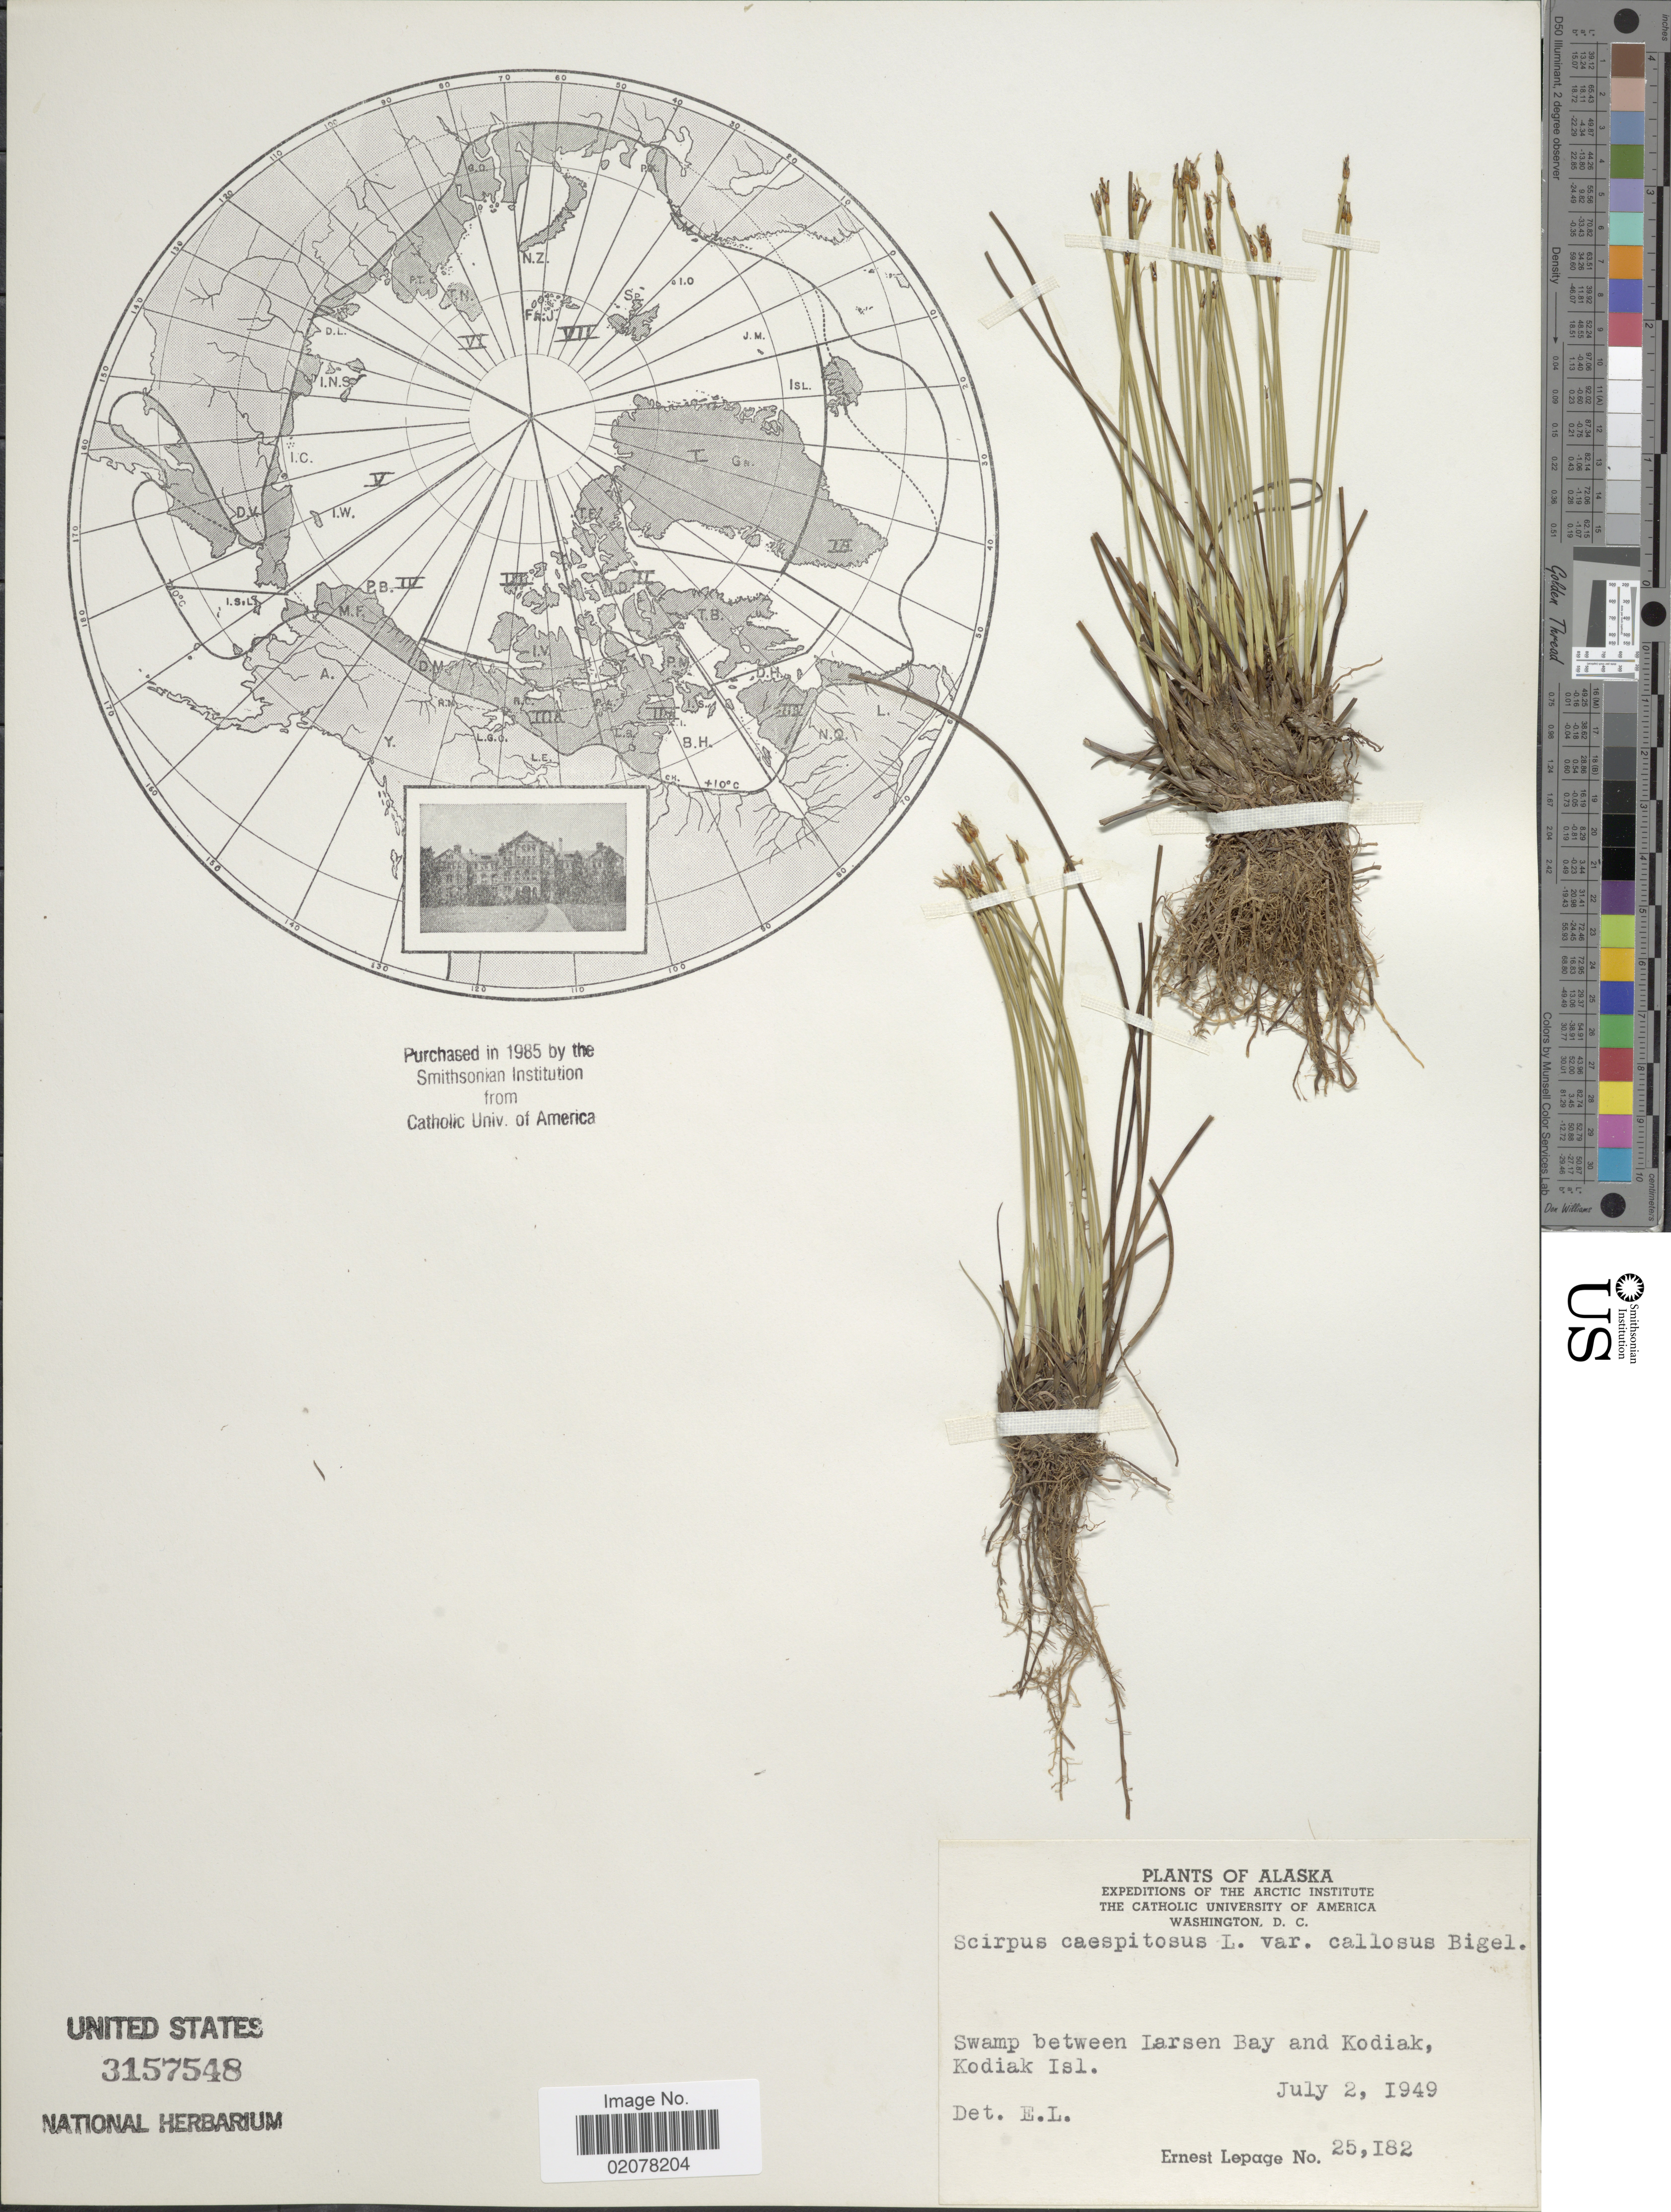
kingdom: Plantae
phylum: Tracheophyta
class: Liliopsida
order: Poales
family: Cyperaceae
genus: Trichophorum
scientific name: Trichophorum cespitosum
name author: (L.) Hartm.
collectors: E. Lepage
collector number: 25182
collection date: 1949-07-02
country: United States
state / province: Alaska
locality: Swamp between Larsen Bay and Kodiak, Kodiak Isl.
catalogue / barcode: US 3157548